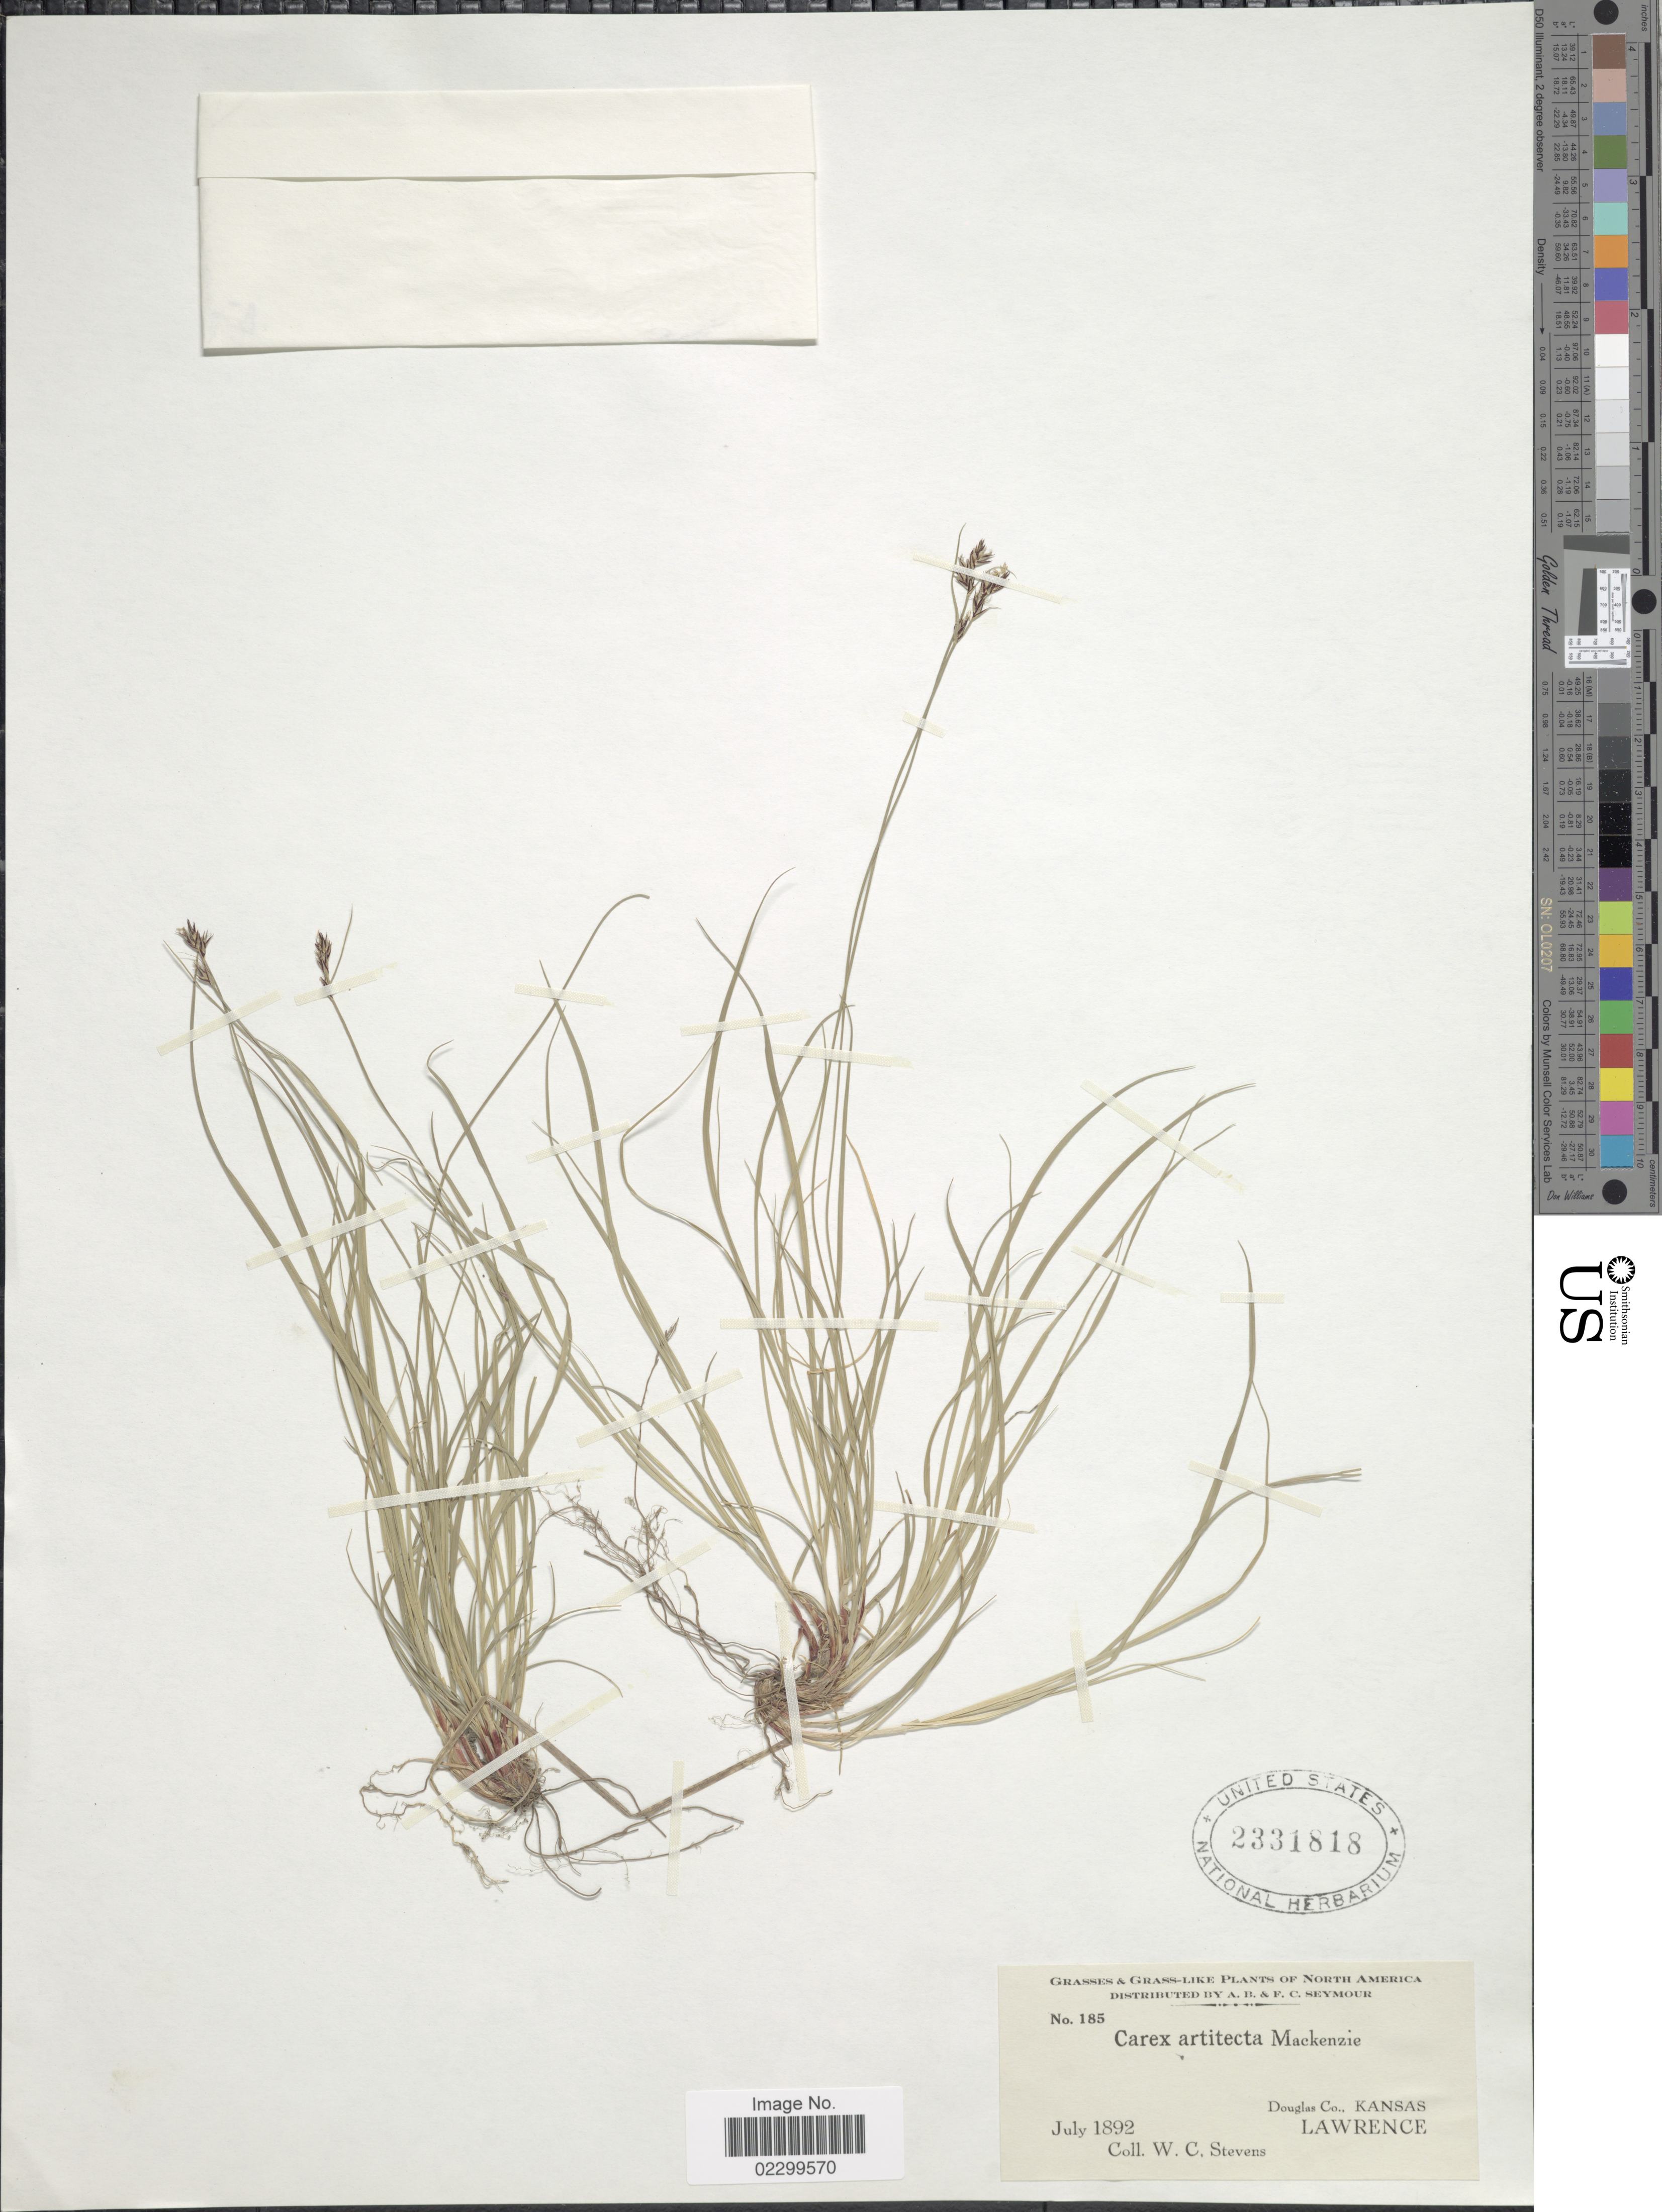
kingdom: Plantae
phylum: Tracheophyta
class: Liliopsida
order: Poales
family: Cyperaceae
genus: Carex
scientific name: Carex albicans var. albicans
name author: Willd. ex Spreng.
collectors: W. C. Stevens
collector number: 1858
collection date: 1892-07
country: United States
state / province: Kansas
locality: Douglas Co.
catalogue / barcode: US 2331818